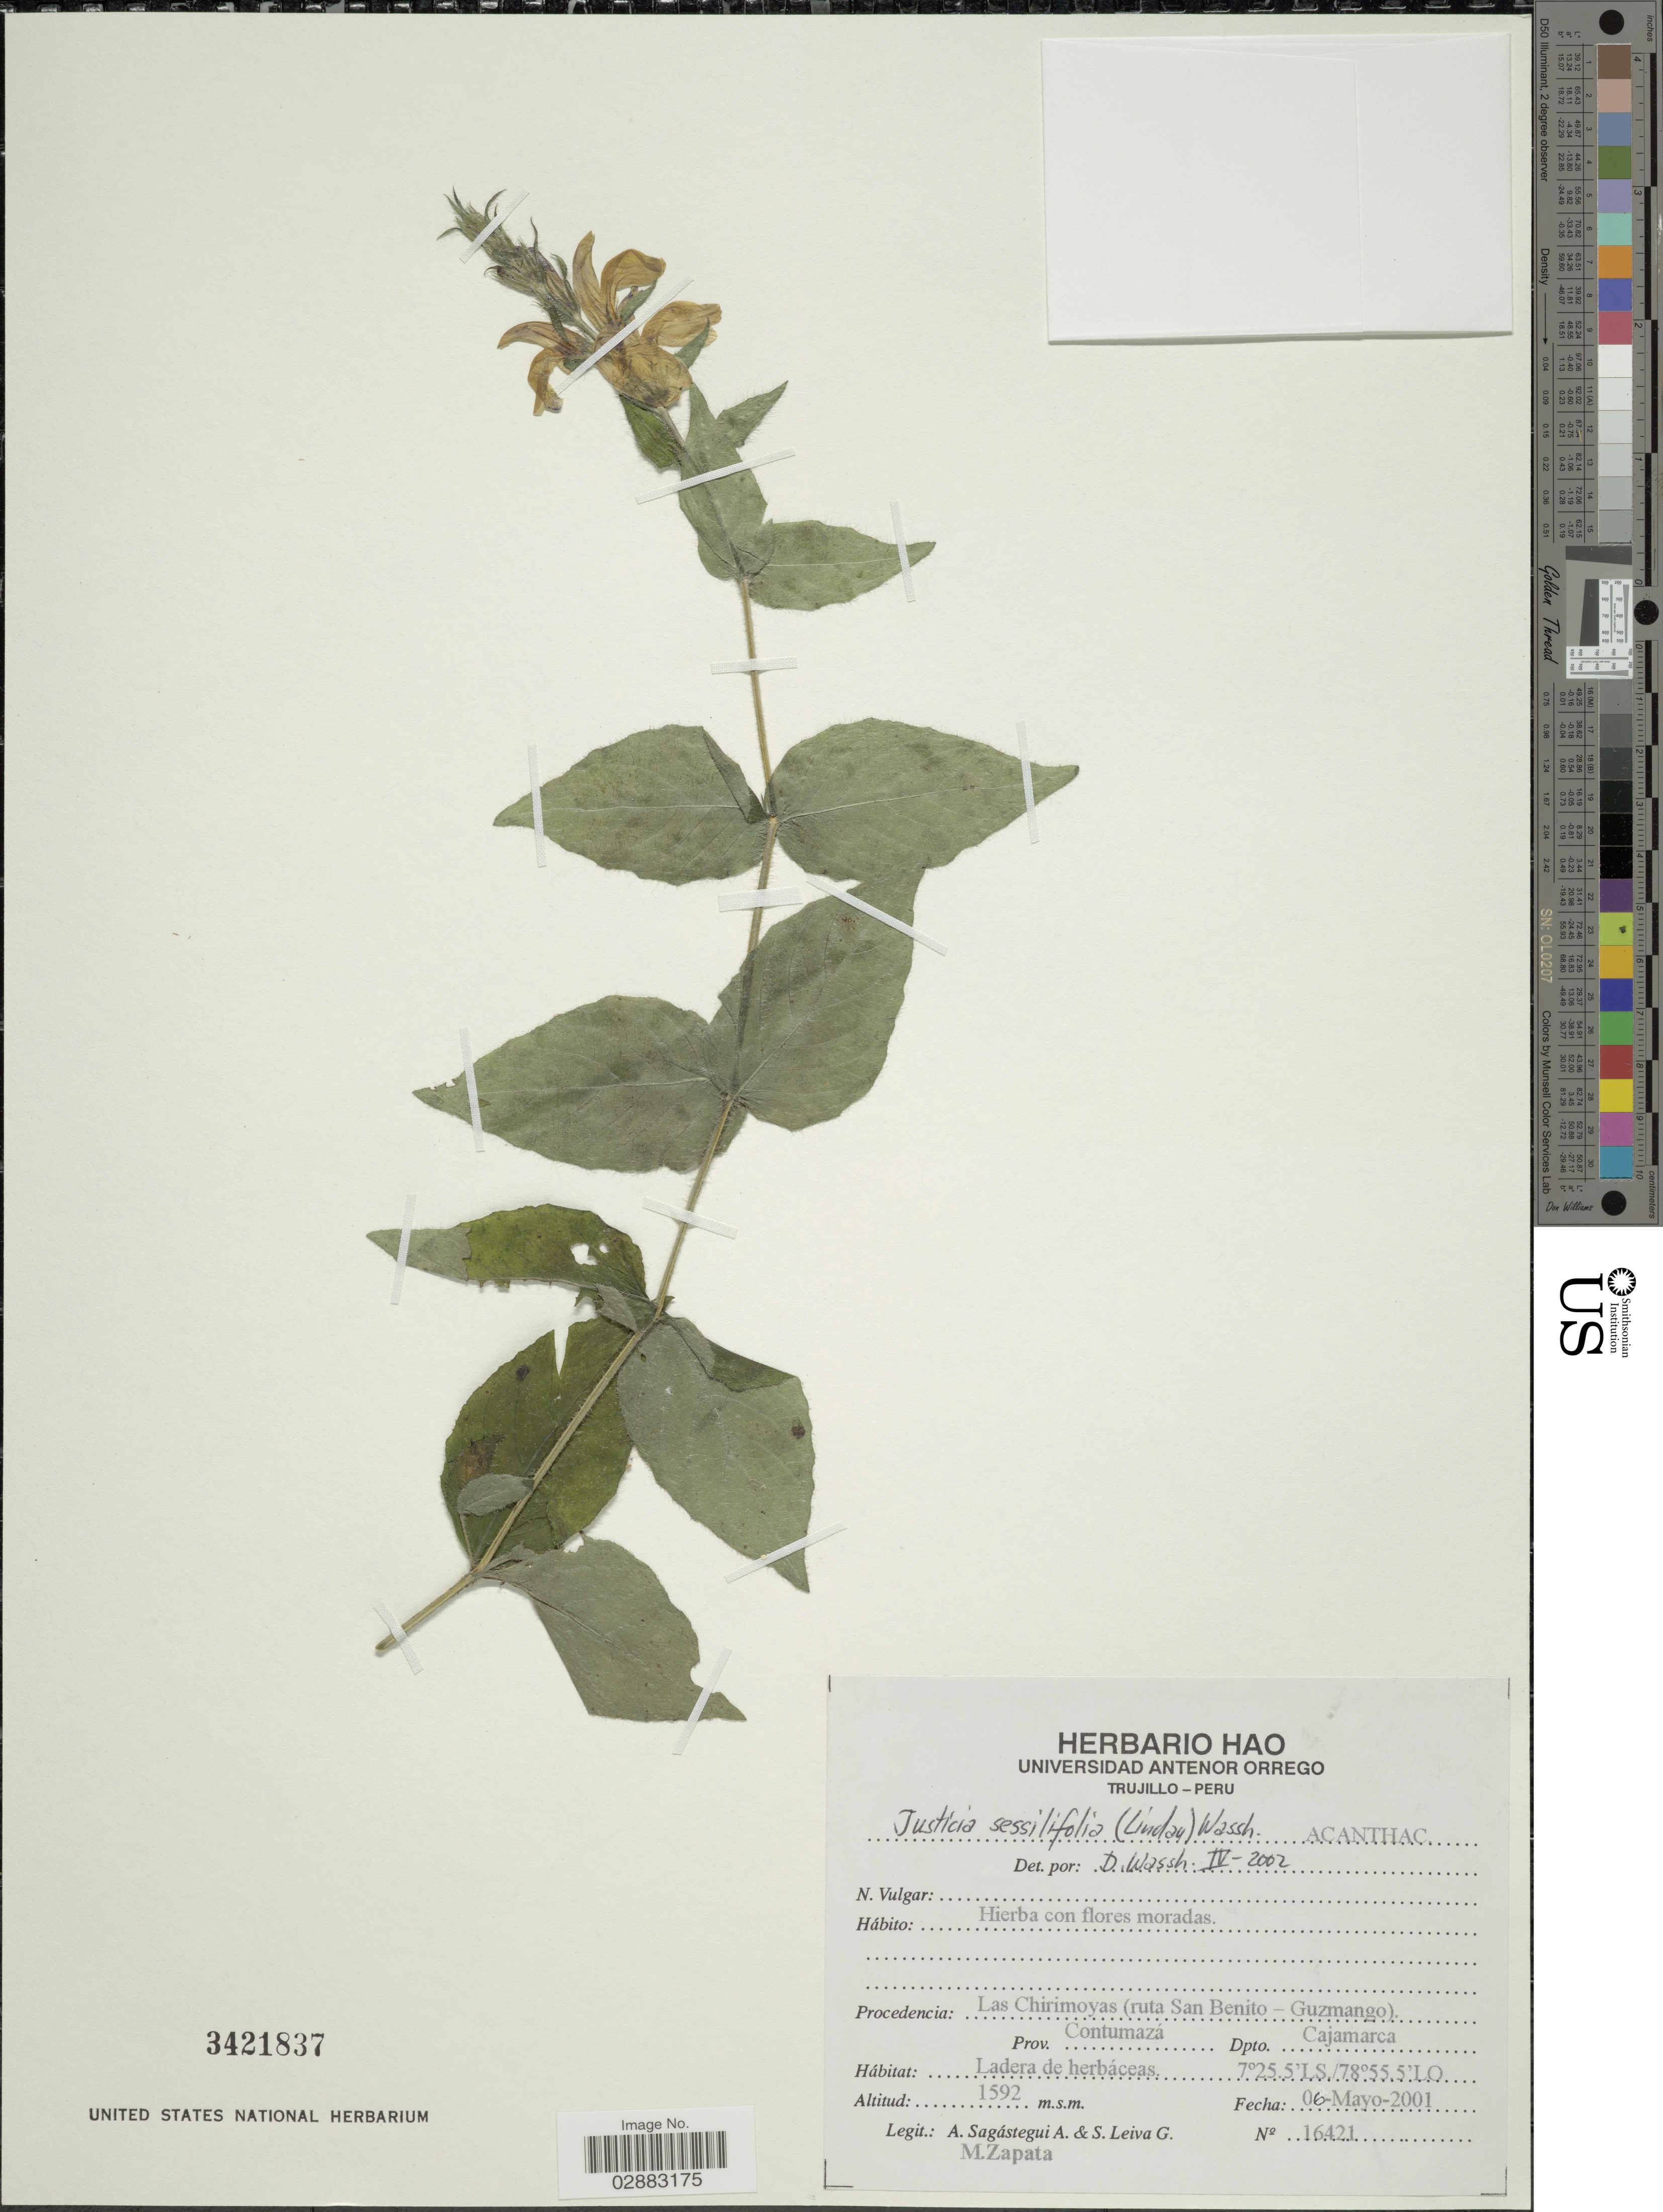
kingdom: Plantae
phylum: Tracheophyta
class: Magnoliopsida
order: Lamiales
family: Acanthaceae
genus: Justicia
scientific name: Justicia sessilifolia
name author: (Lindau) Wassh.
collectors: A. Sagástegui A., S. Leiva G. & M. Zapata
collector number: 16421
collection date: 2001-05-06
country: Peru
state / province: Cajamarca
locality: Las Chirimoyas (ruta San Benito - Guzmango). Prov. Contumazá. Dpto. Cajamarca.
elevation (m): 1592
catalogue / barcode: US 3421837